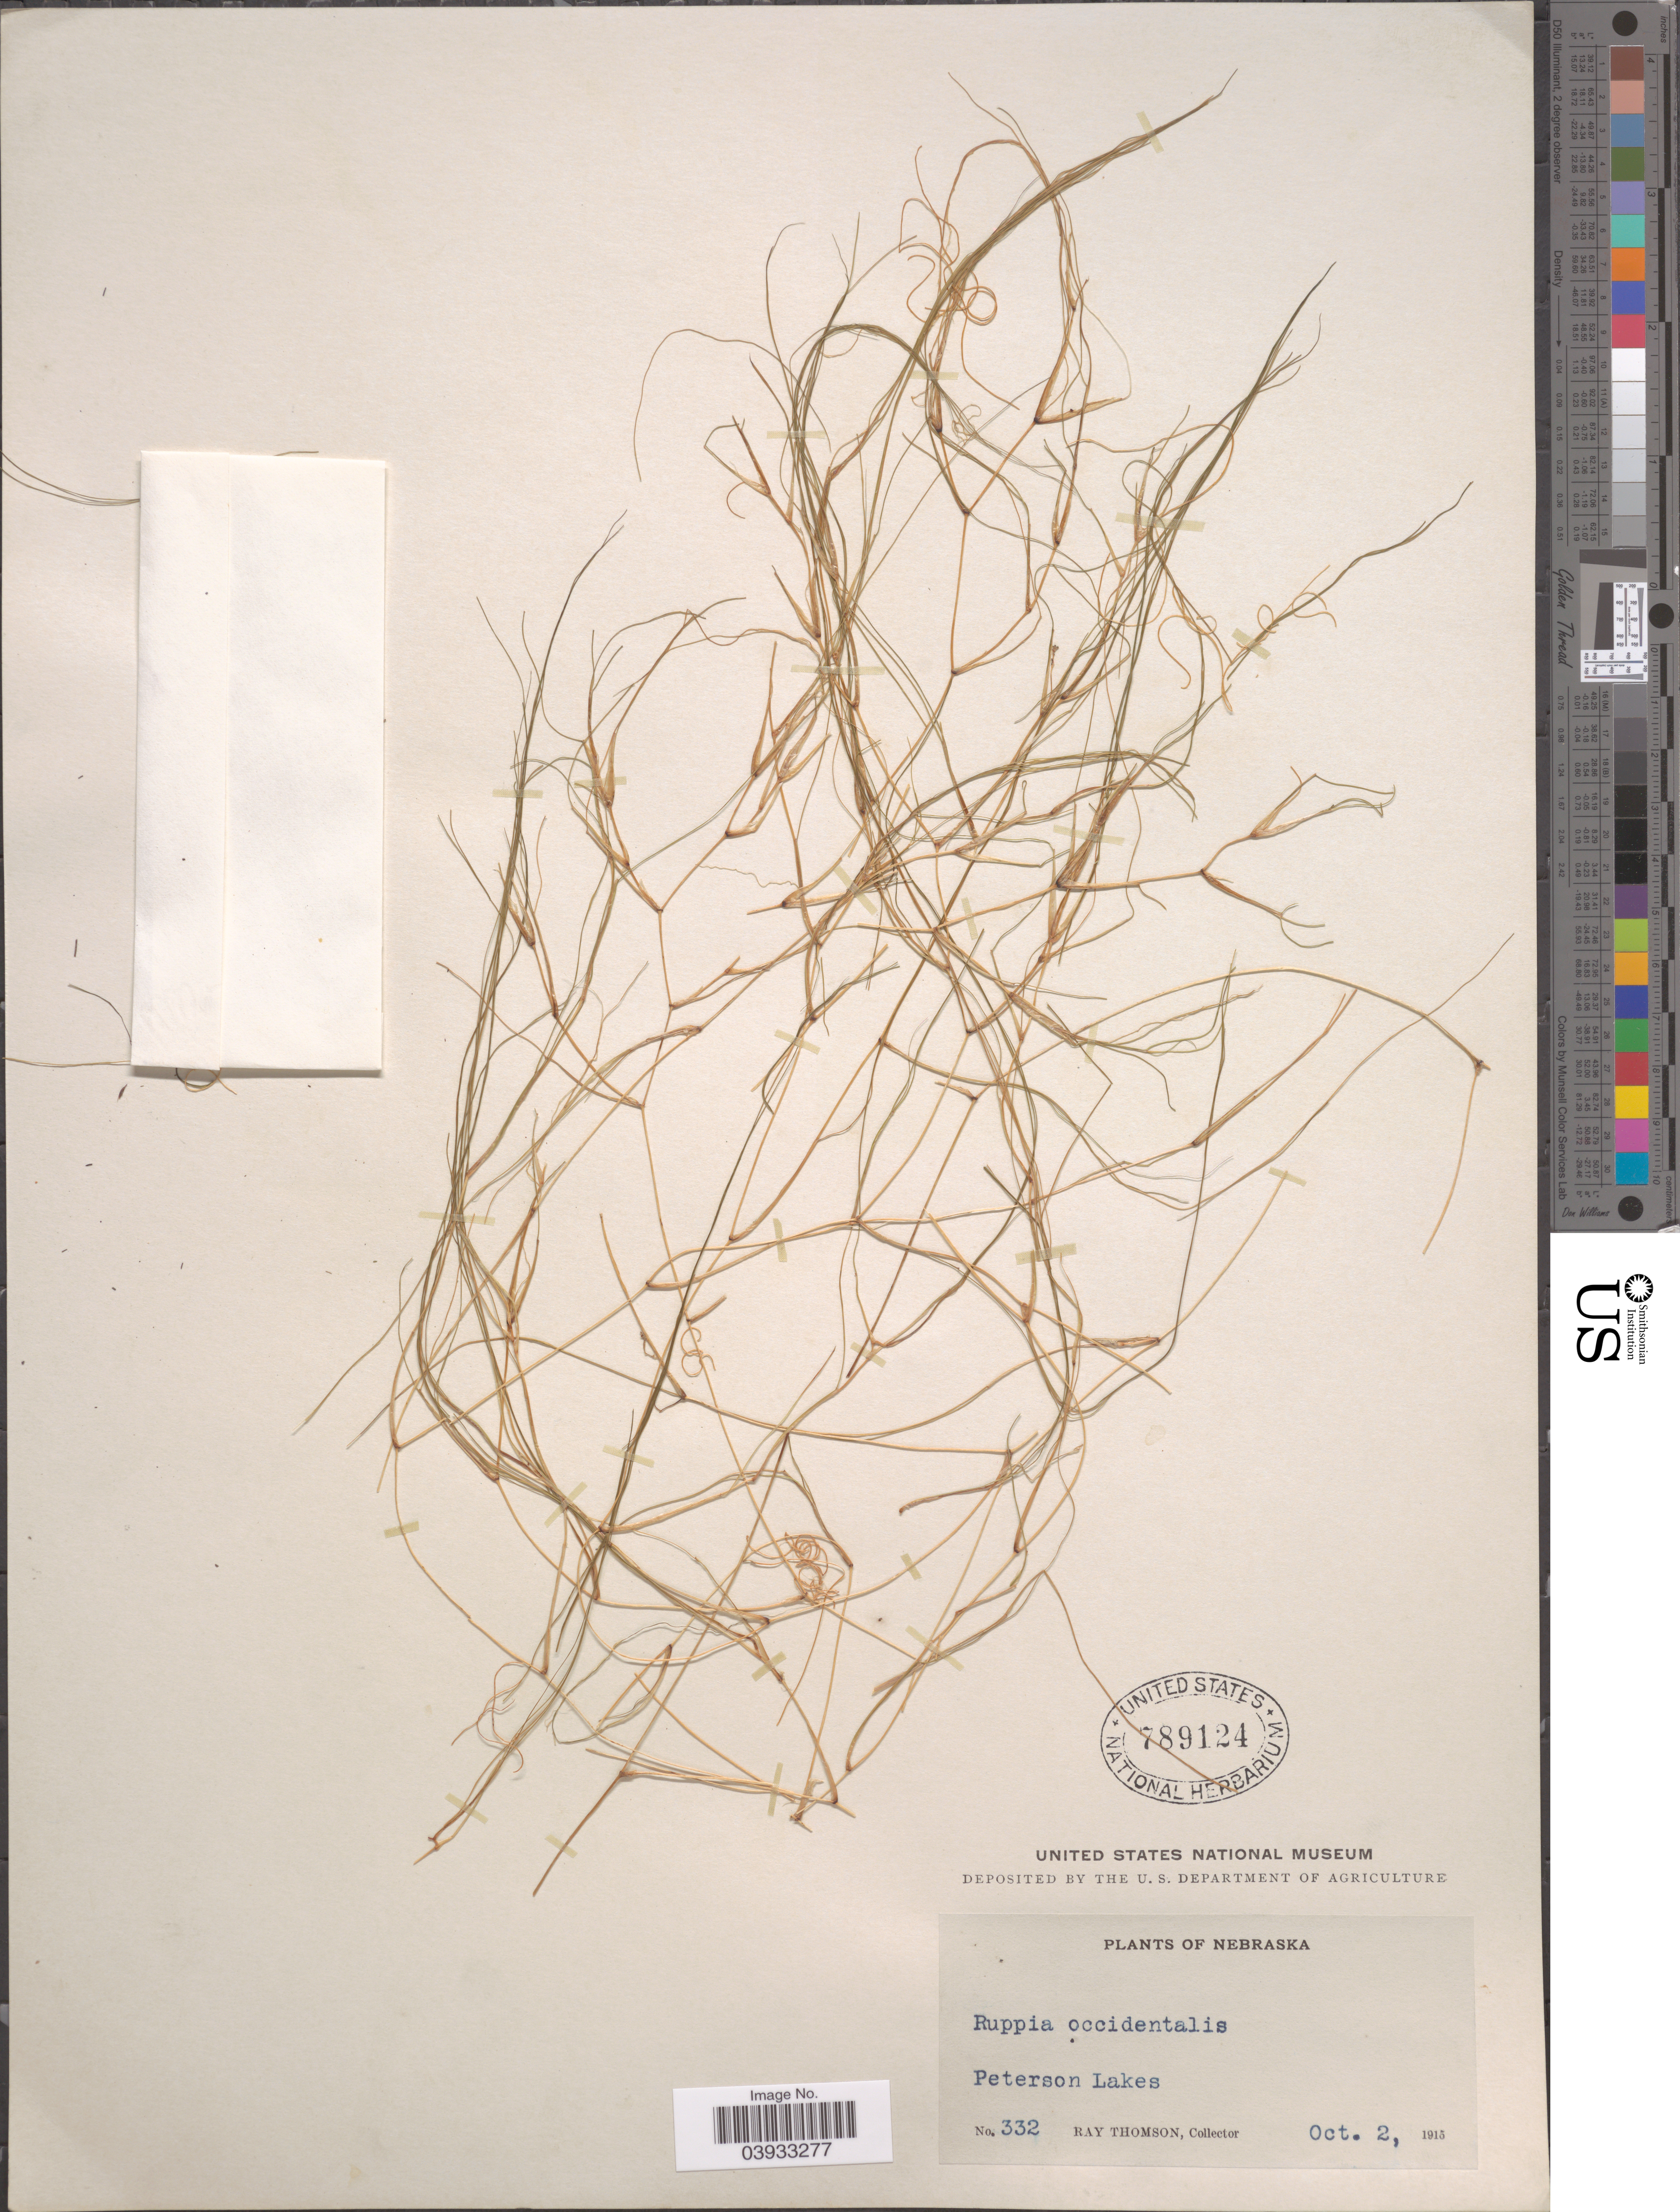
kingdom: Plantae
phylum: Tracheophyta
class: Liliopsida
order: Alismatales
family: Ruppiaceae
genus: Ruppia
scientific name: Ruppia occidentalis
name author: S. Watson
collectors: R. Thomson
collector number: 332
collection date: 1915-10-02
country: United States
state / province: Nebraska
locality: Peterson Lakes.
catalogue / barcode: US 789124